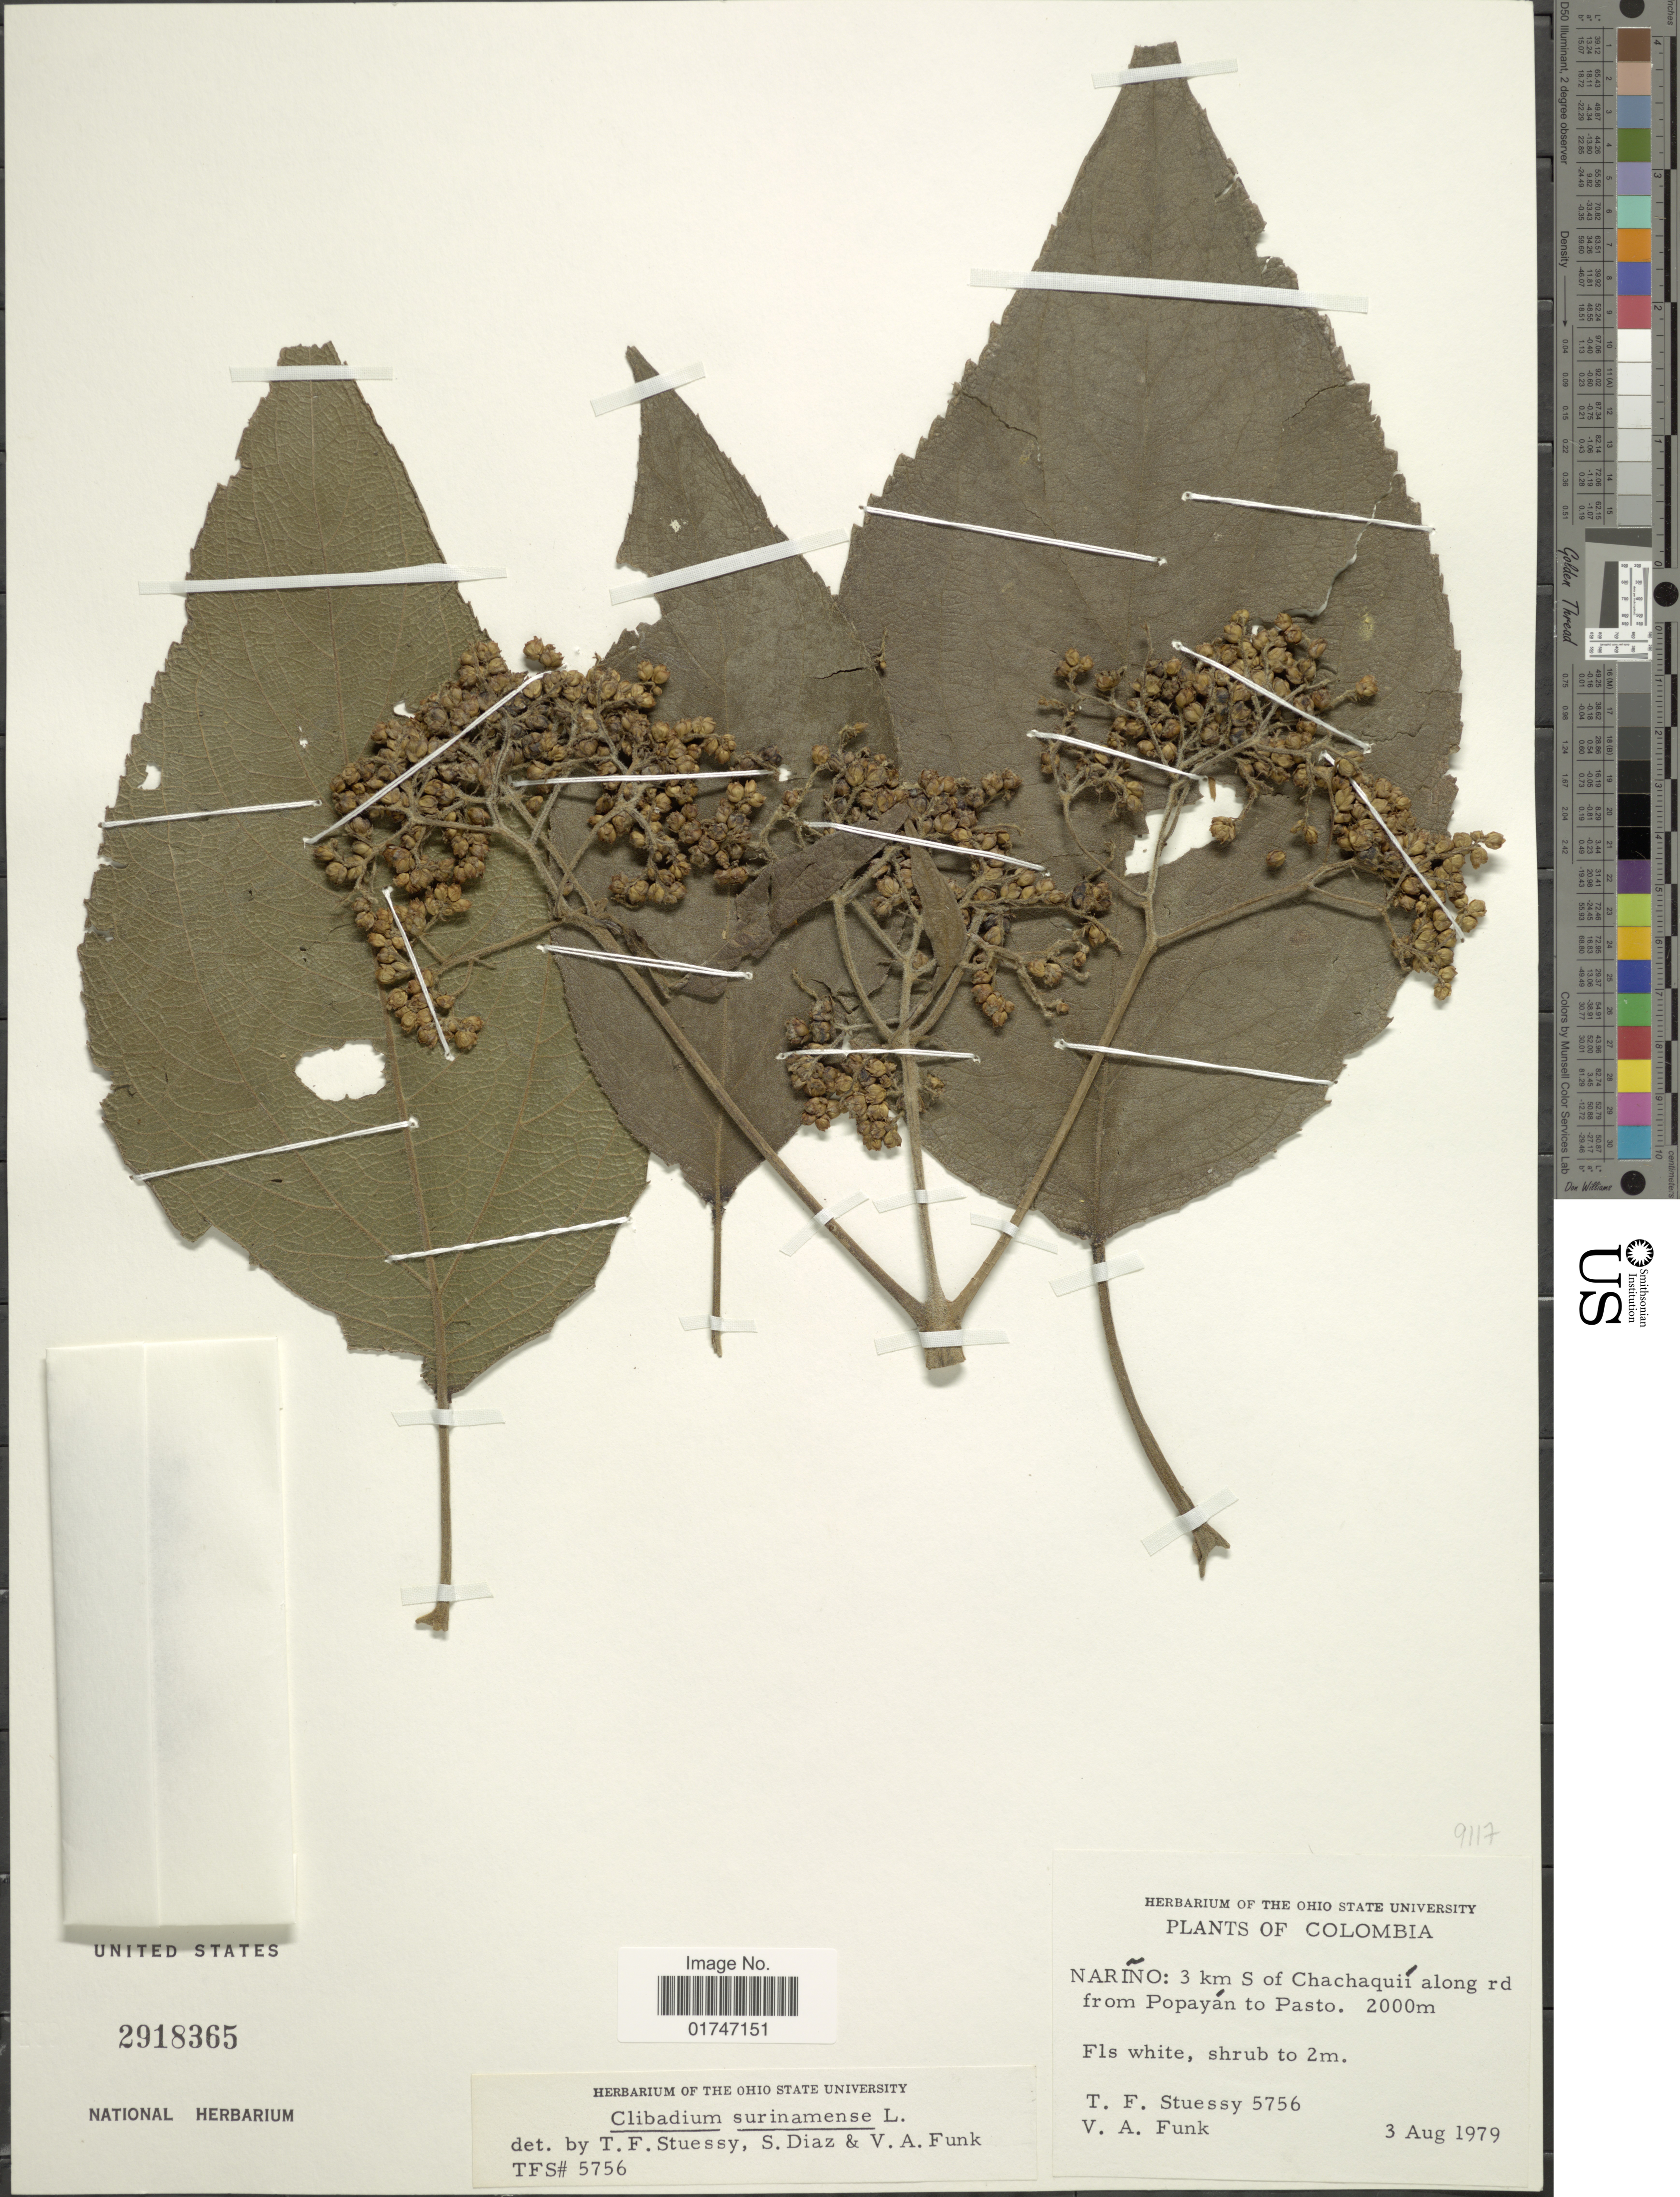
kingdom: Plantae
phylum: Tracheophyta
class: Magnoliopsida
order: Asterales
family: Asteraceae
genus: Clibadium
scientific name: Clibadium surinamense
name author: L.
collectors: T. Stuessy & V. Funk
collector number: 5756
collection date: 1979-08-03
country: Colombia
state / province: Nariño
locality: Nariño: 3 km S of Chachaquií along rd from Popayán to Pasto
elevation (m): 2000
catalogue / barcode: US 2918365